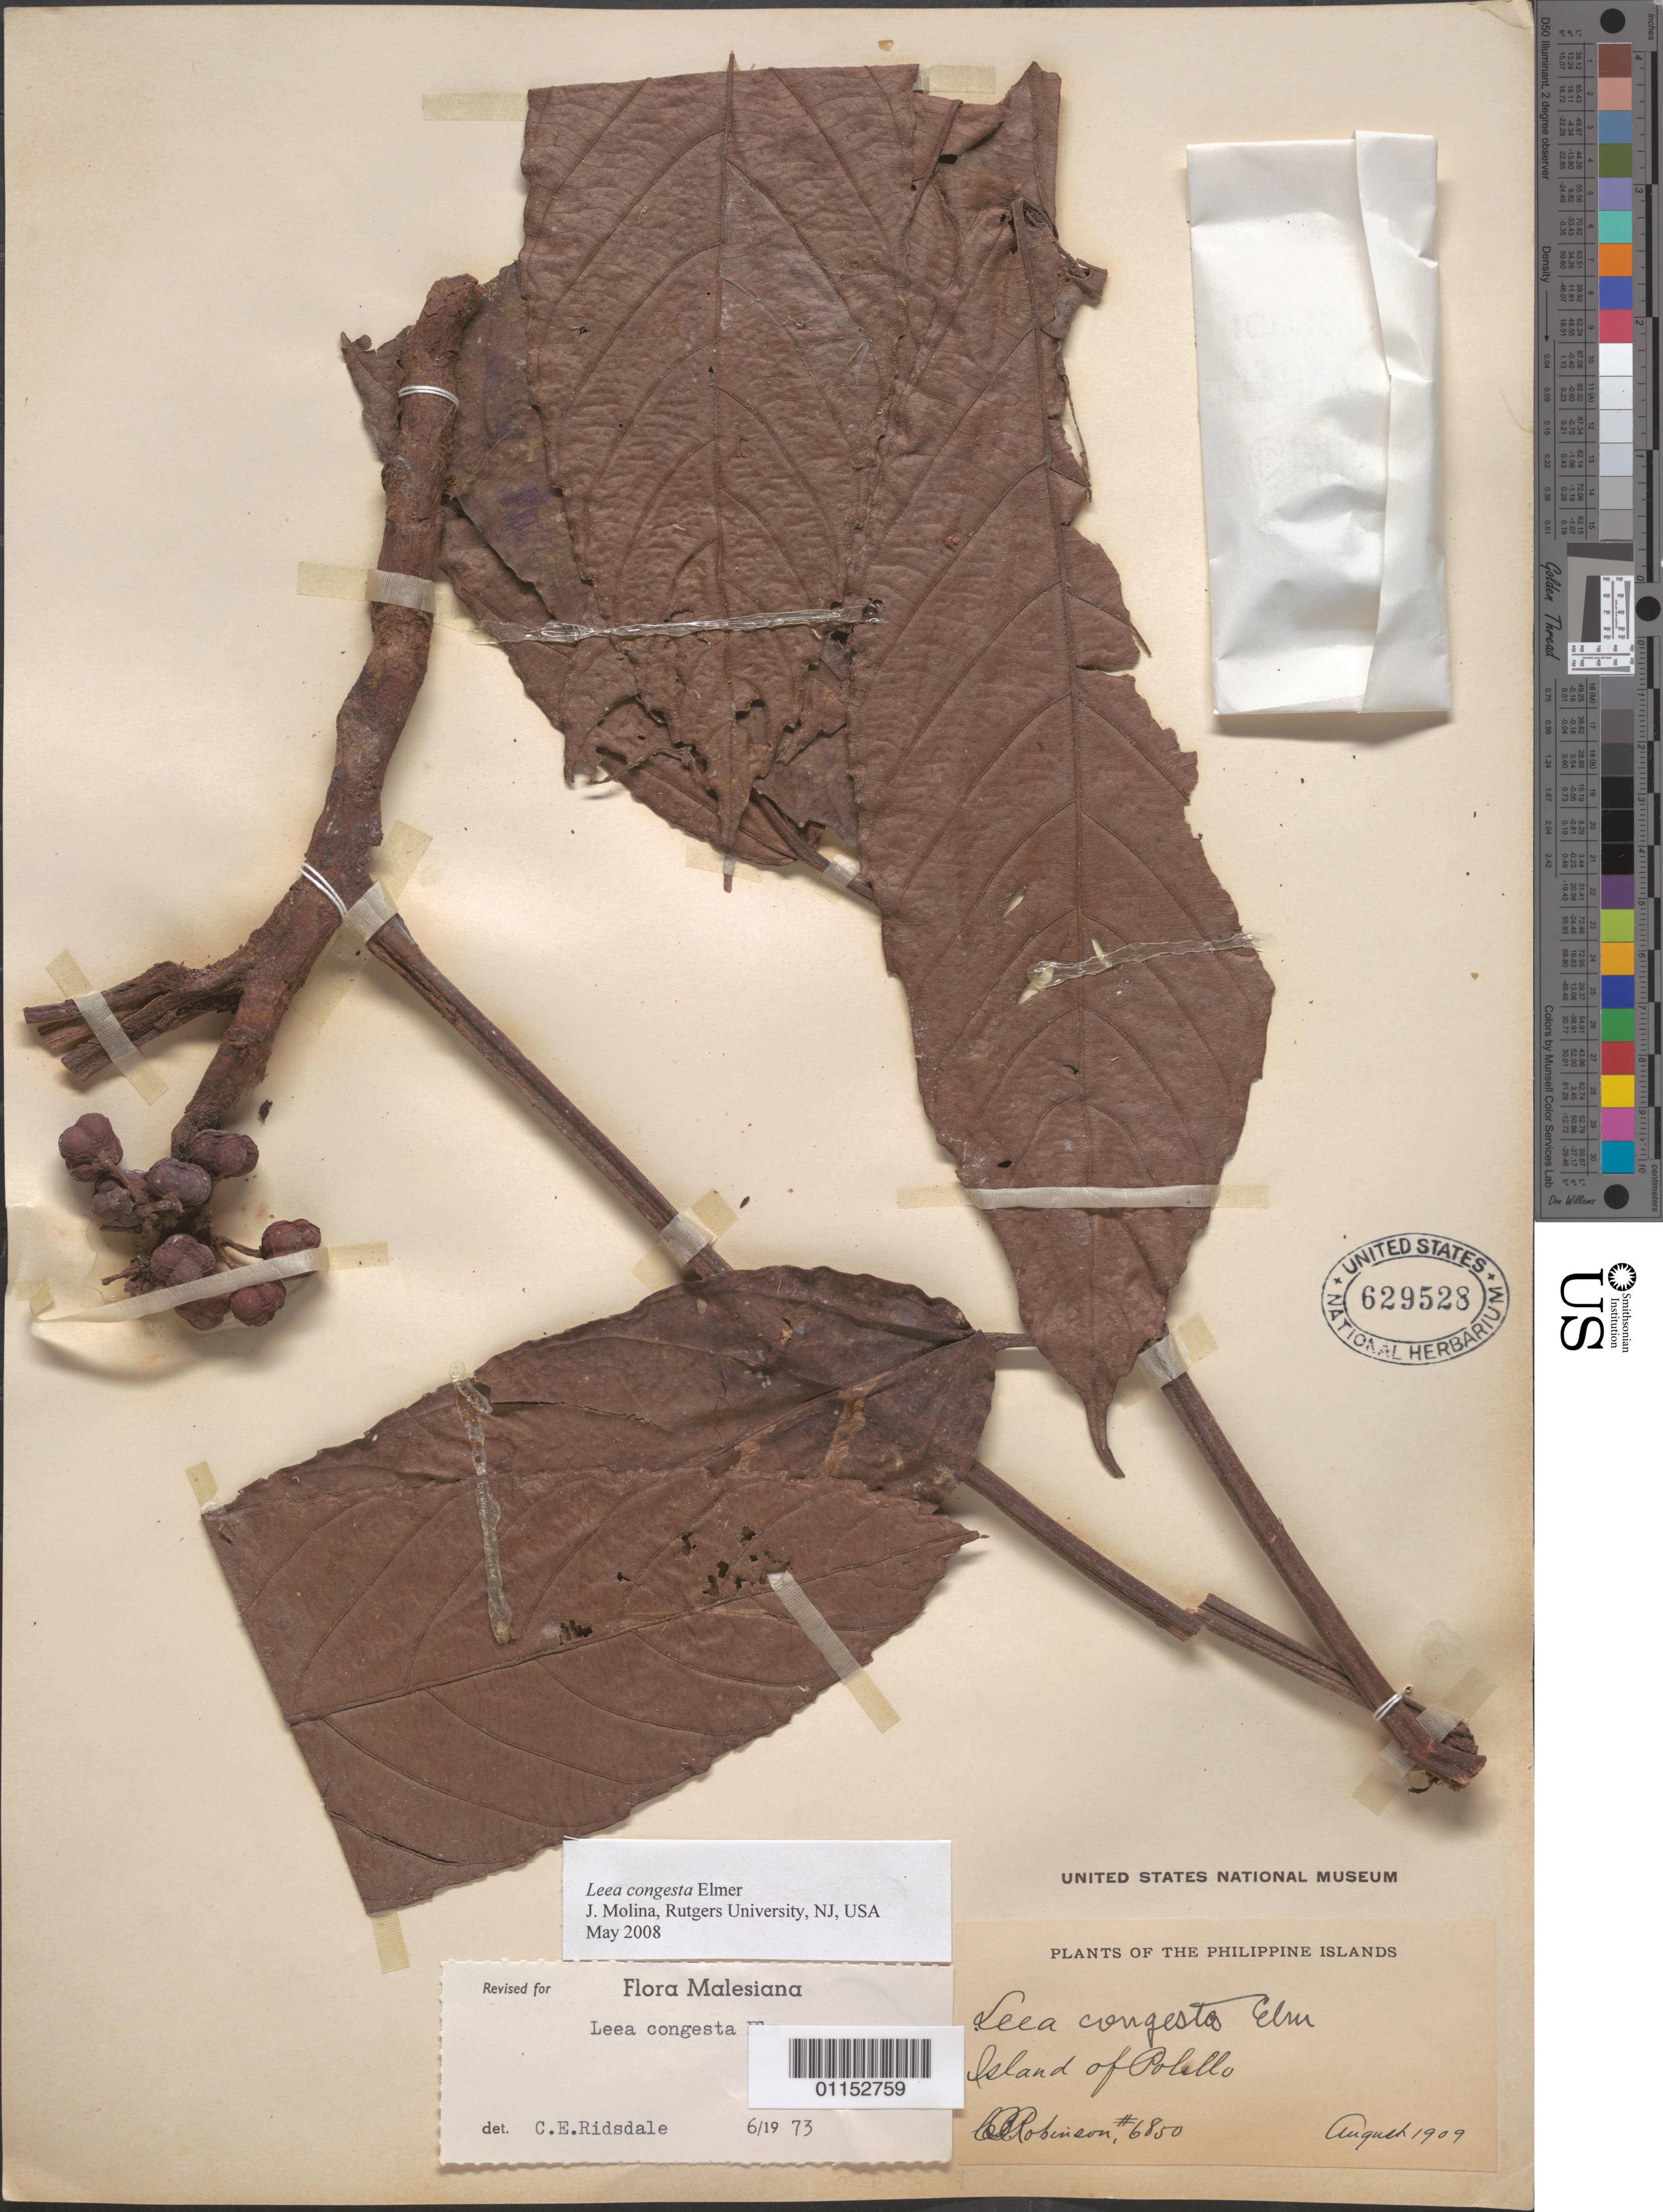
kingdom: Plantae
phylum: Tracheophyta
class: Magnoliopsida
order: Vitales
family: Vitaceae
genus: Leea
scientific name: Leea congesta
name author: Elmer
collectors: C. Robinson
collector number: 6850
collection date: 1909-08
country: Philippines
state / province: Calabarzon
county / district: Quezon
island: Polillo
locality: Island Polillo.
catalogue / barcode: US 629528